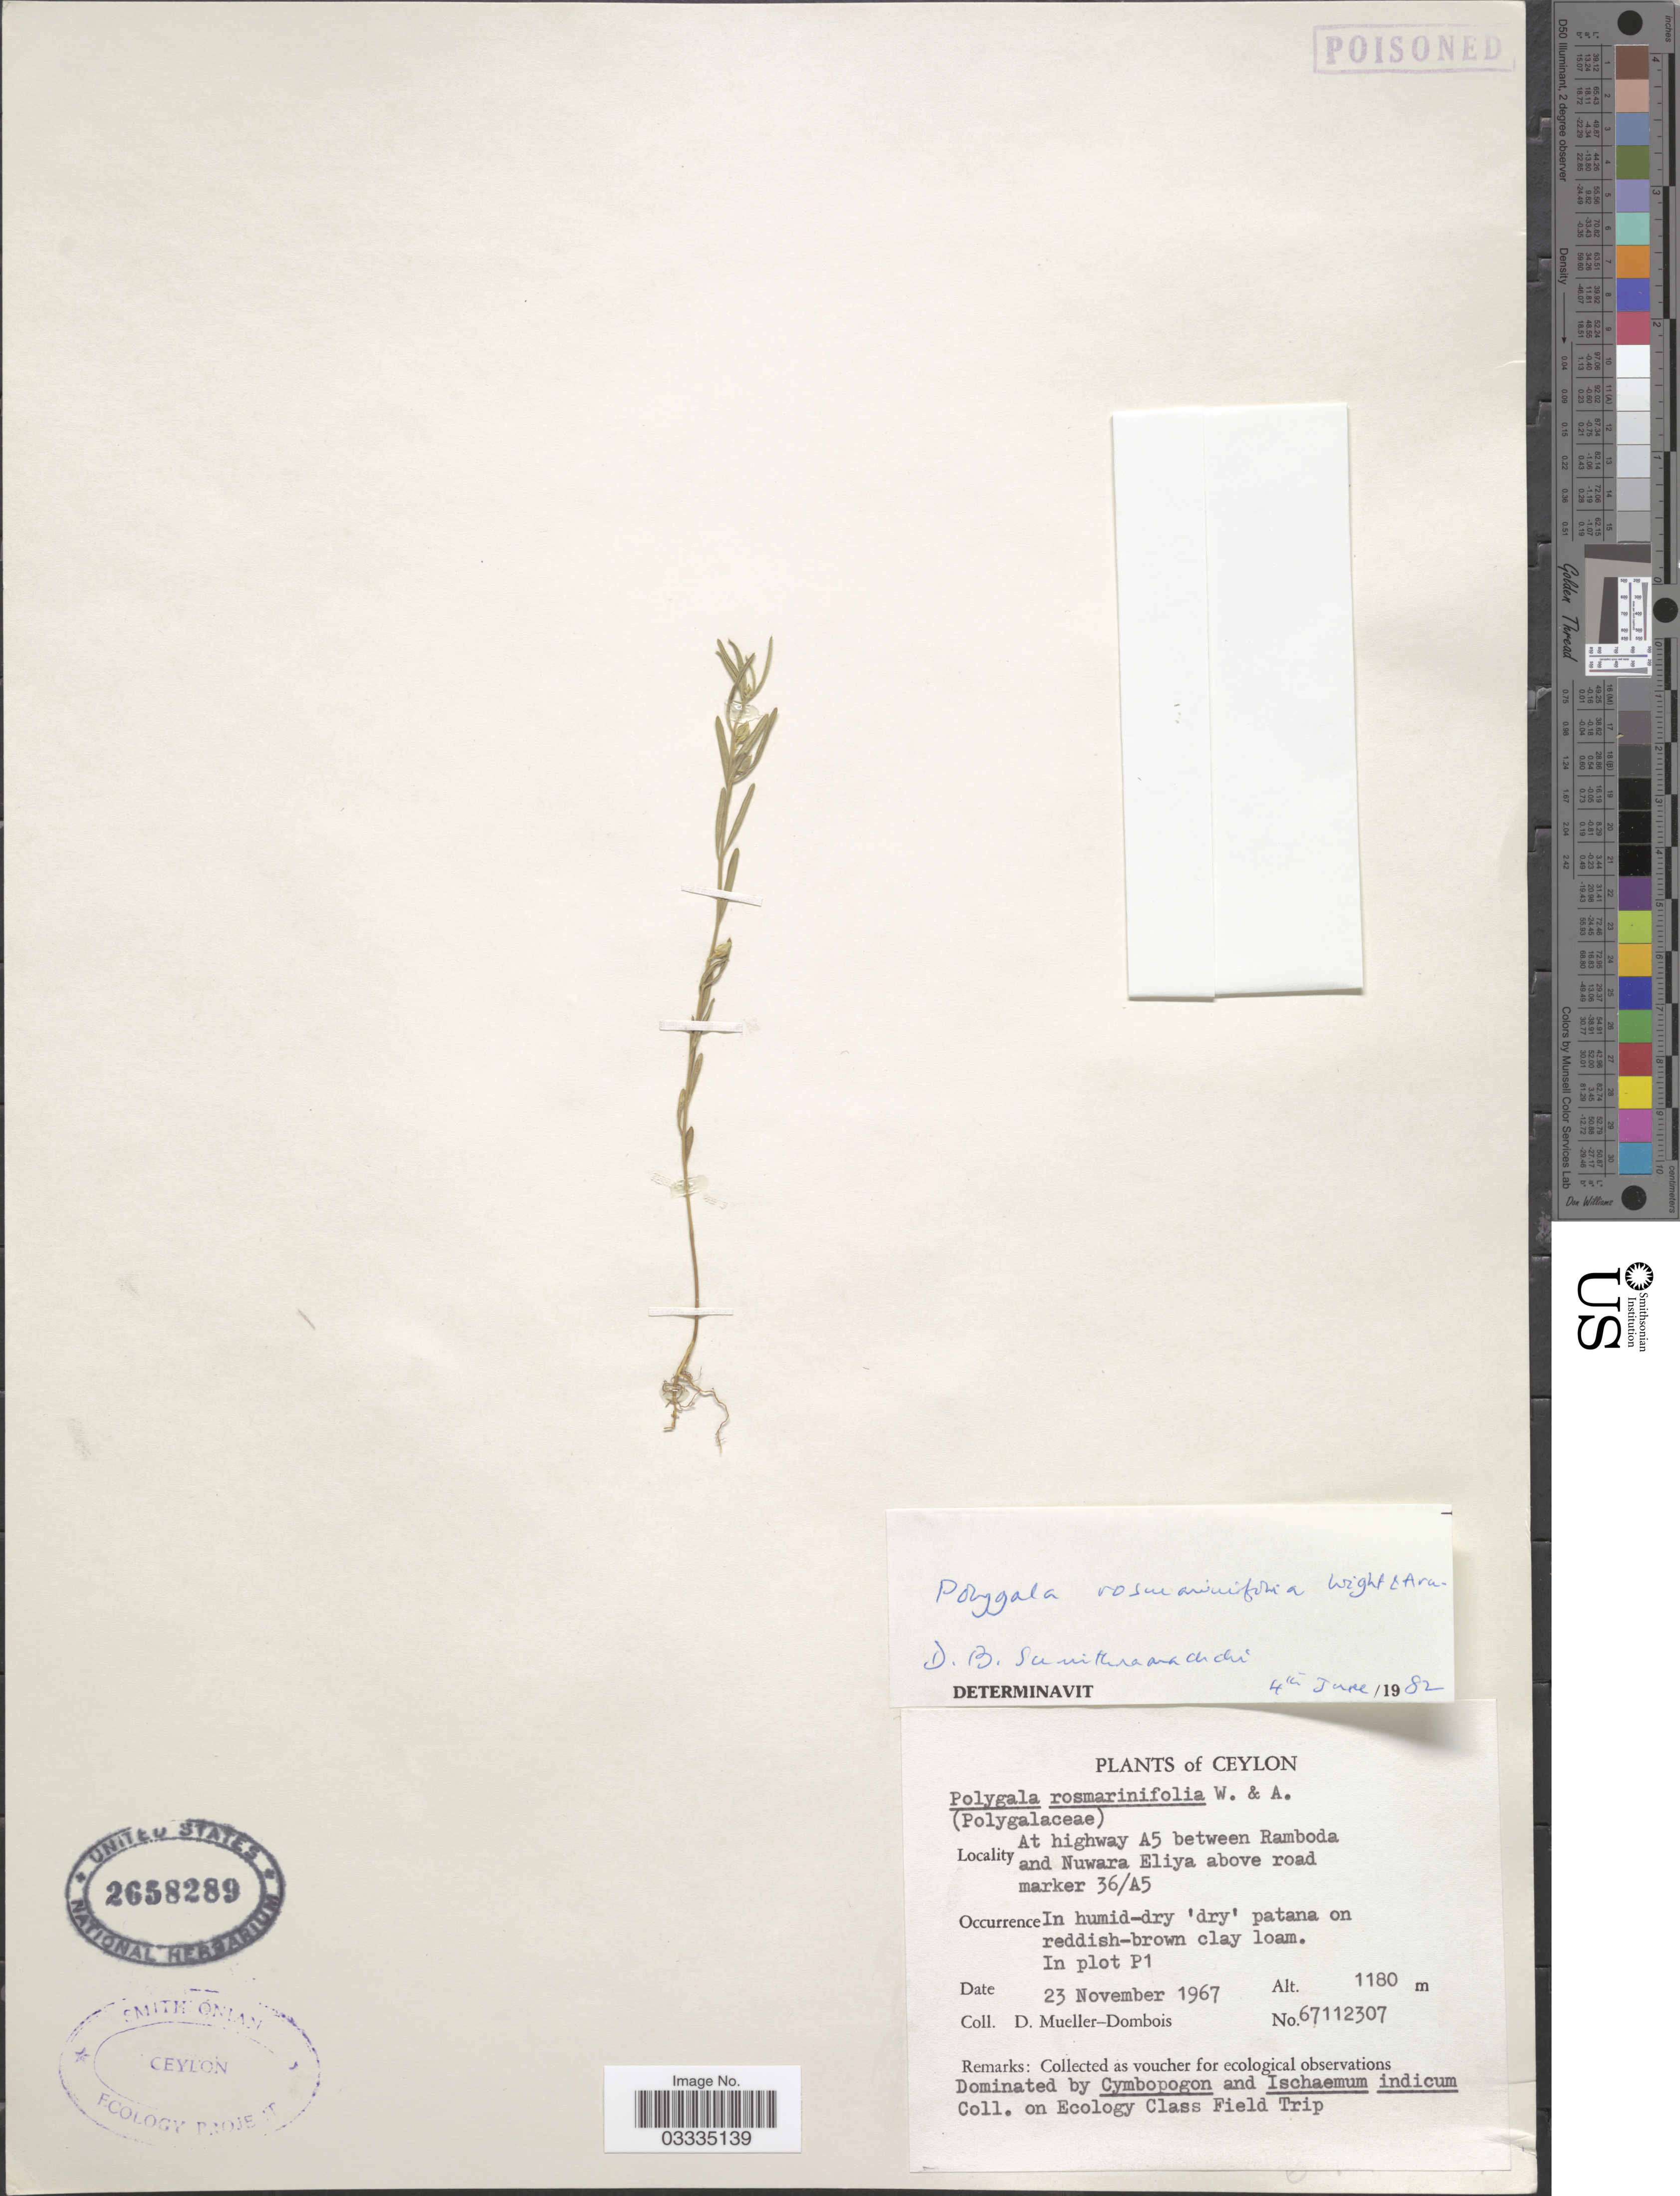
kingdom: Plantae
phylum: Tracheophyta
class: Magnoliopsida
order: Fabales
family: Polygalaceae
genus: Polygala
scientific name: Polygala rosmarinifolia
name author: Wight & Arn.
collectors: D. Mueller-Dombois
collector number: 67112307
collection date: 1967-11-23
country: Sri Lanka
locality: Ceylon. At highway A5 between Ramboda and Nuwara Eliya above road marker 36/A5. In plot P1.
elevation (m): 1180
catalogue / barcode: US 2658289